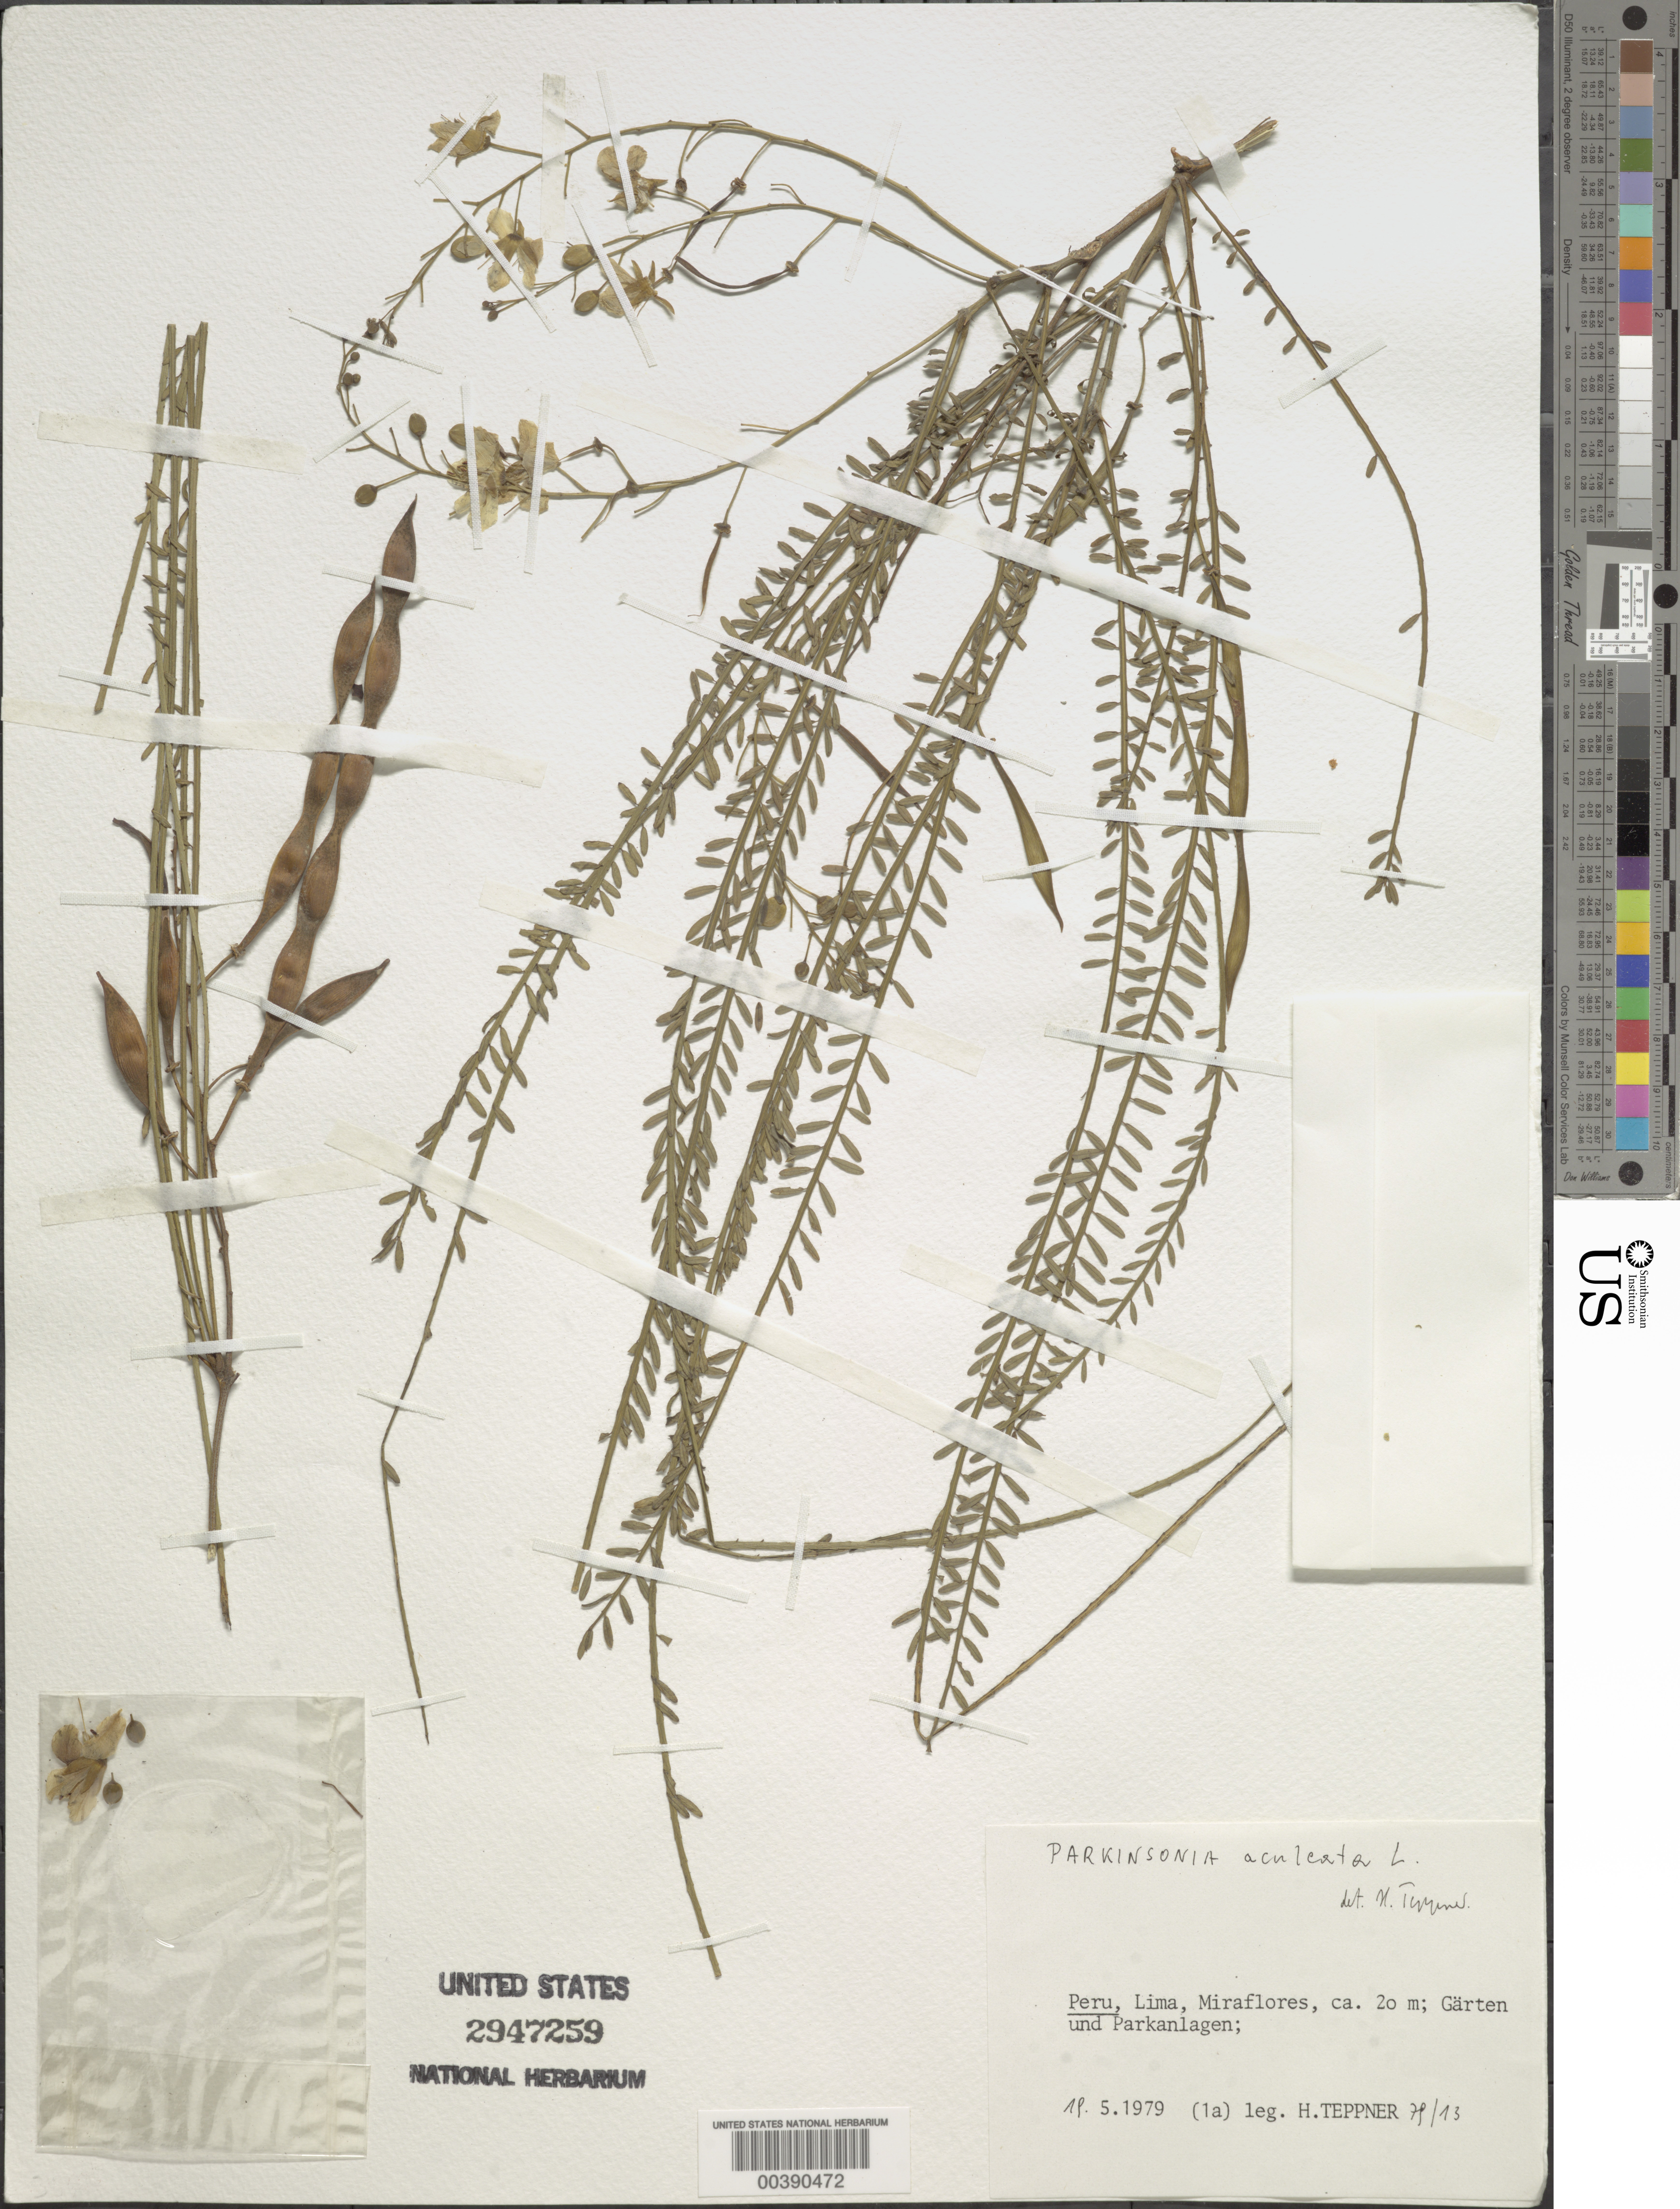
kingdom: Plantae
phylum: Tracheophyta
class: Magnoliopsida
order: Fabales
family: Fabaceae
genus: Parkinsonia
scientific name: Parkinsonia aculeata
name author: L.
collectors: H. Teppner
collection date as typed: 19 May 1979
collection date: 1979-05-19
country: Peru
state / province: Lima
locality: Miraflores, garten und parkanlagen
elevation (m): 20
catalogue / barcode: US 2947259